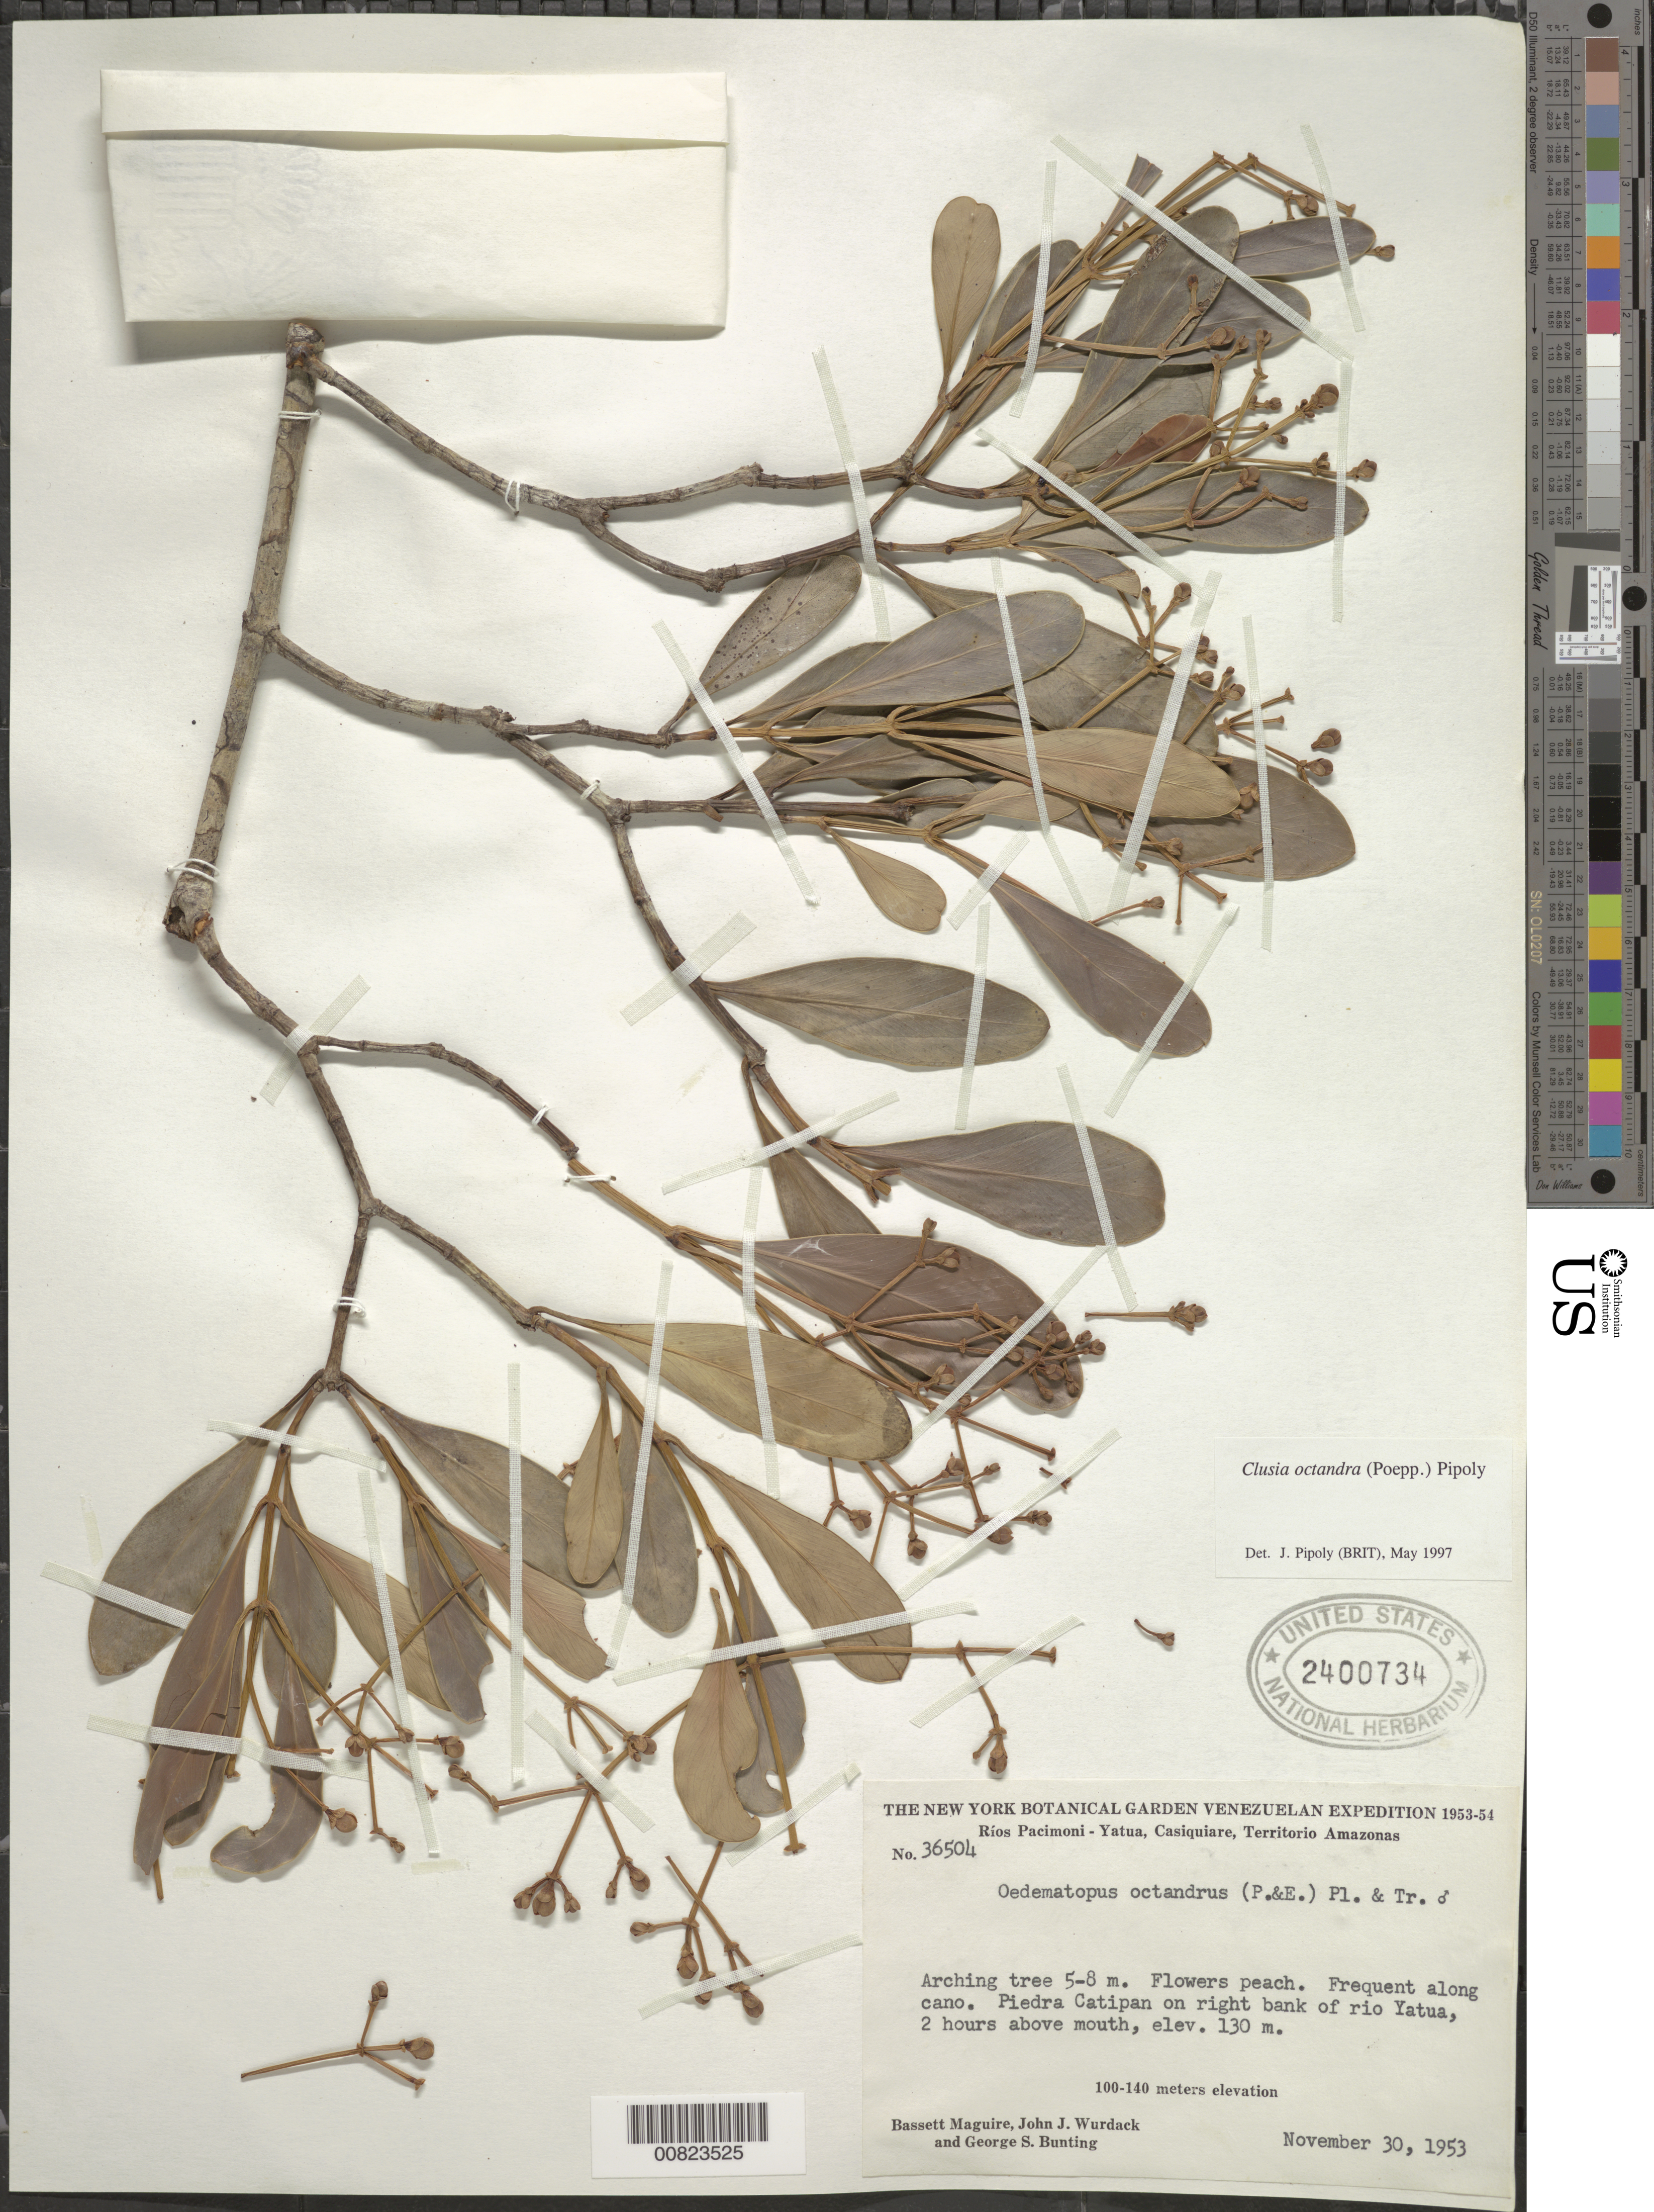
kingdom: Plantae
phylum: Tracheophyta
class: Magnoliopsida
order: Malpighiales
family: Clusiaceae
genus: Clusia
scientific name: Clusia octandra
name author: (Poepp.) Pipoly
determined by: Pipoly, J. J., III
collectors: B. Maguire, J. J. Wurdack & G. S. Bunting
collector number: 36504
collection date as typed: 30-Nov-53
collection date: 1953-11-30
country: Venezuela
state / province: Amazonas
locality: Piedra Catipán, Río Yatua, 2 hours above mouth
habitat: Along river near Piedra Capitan, along Caño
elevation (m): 100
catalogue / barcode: US 2400734